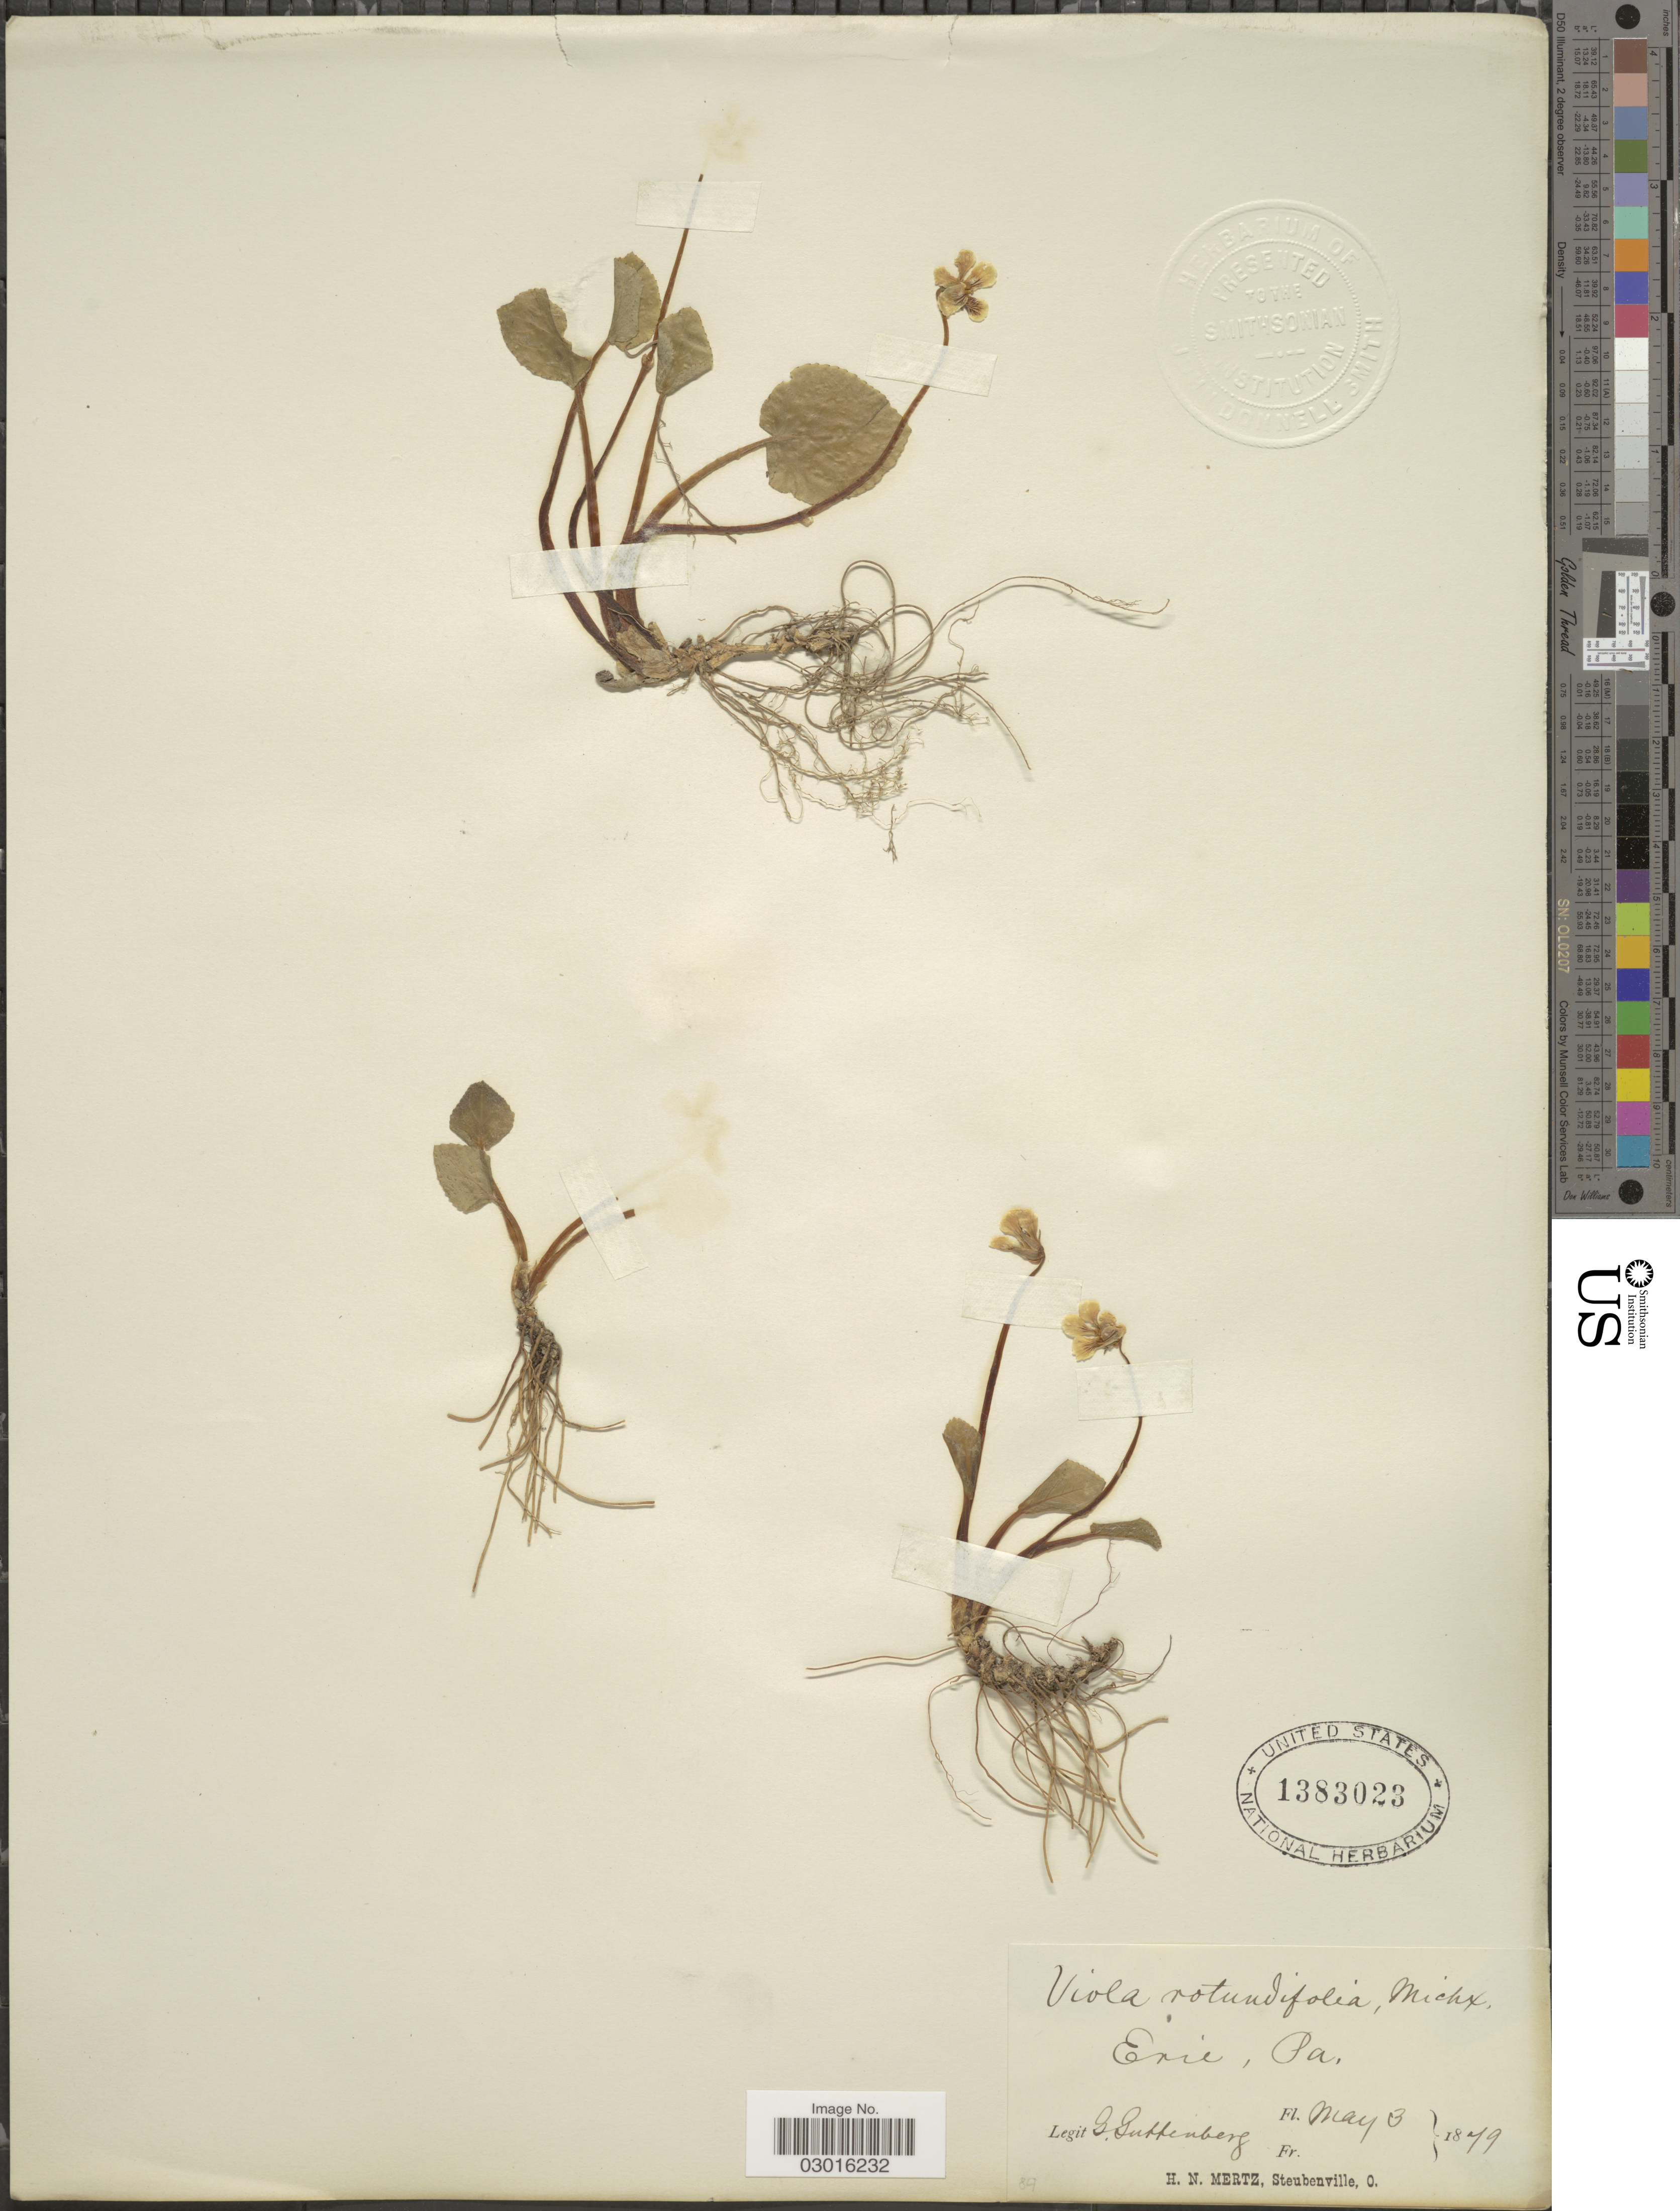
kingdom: Plantae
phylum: Tracheophyta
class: Magnoliopsida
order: Malpighiales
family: Violaceae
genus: Viola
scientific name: Viola rotundifolia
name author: Michx.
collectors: G. Guttenberg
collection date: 1879-05-03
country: United States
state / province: Pennsylvania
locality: Erie.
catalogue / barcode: US 1383023